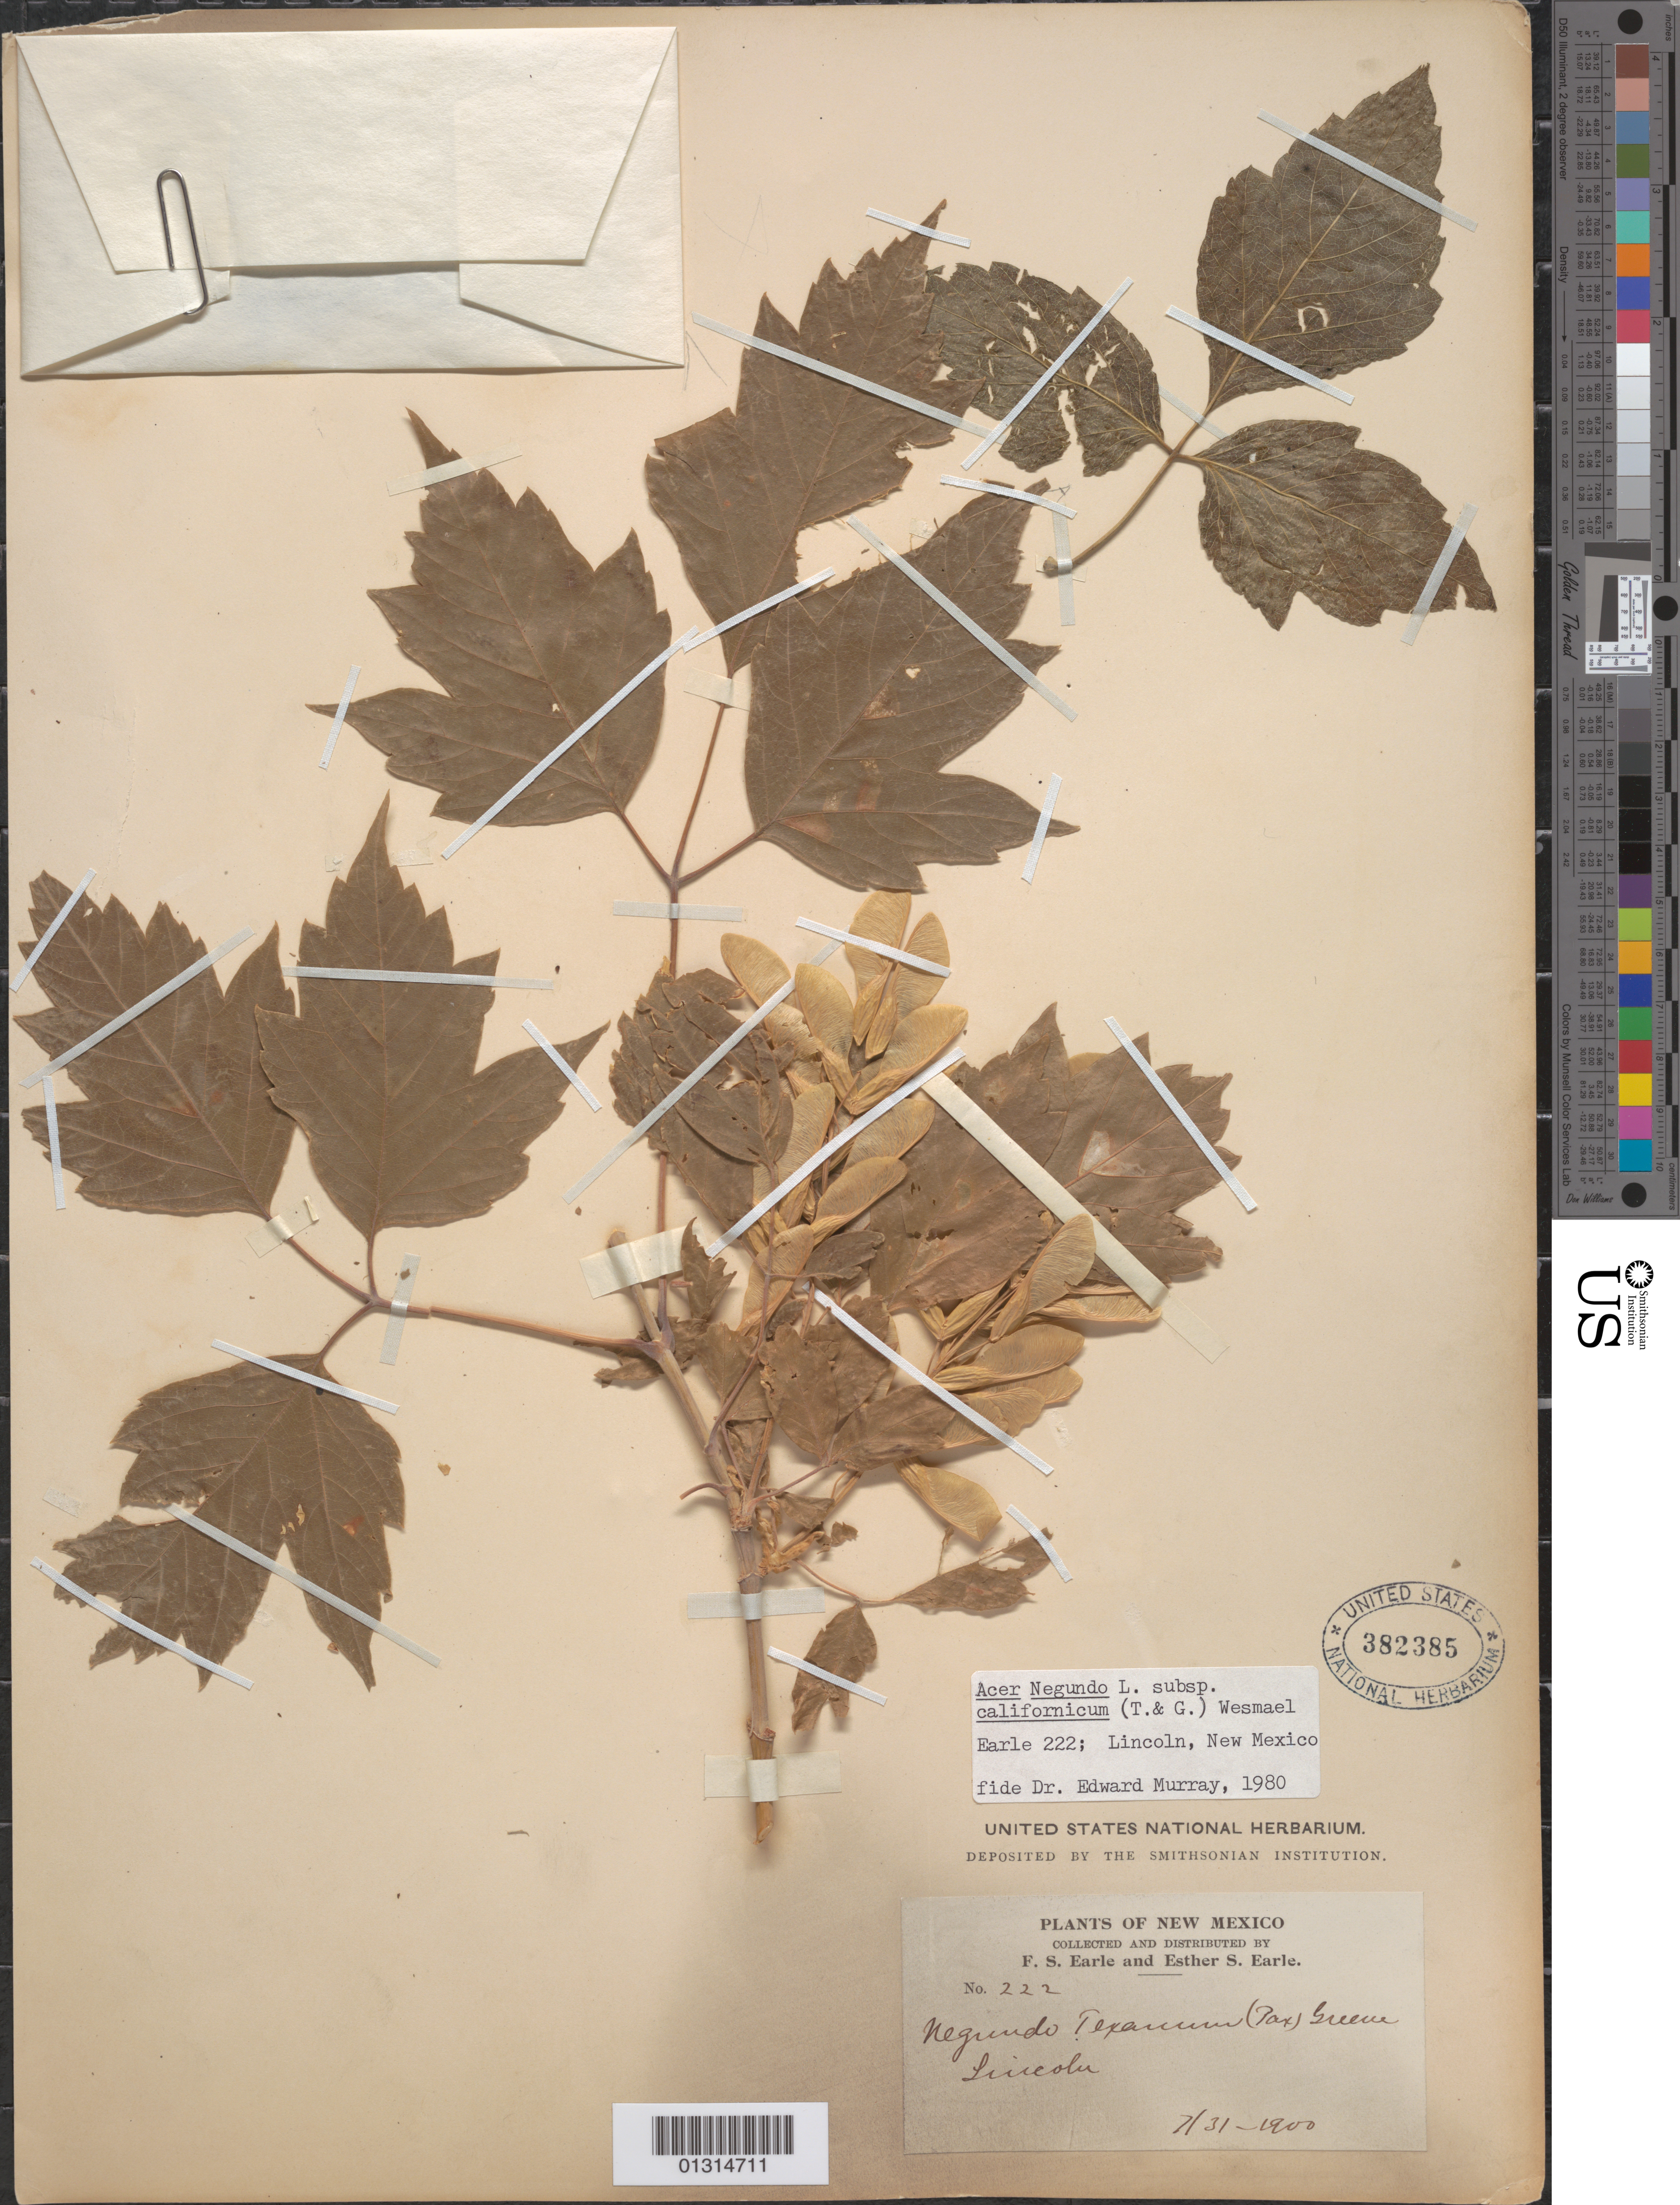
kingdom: Plantae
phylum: Tracheophyta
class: Magnoliopsida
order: Sapindales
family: Sapindaceae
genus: Acer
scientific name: Acer negundo subsp. californicum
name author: (Torr. & A. Gray) Wesm.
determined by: Murray, Edward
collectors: F. S. Earle & E. S. Earle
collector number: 222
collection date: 1900-07-31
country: United States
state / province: New Mexico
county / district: Lincoln County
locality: Lincoln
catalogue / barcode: US 382385